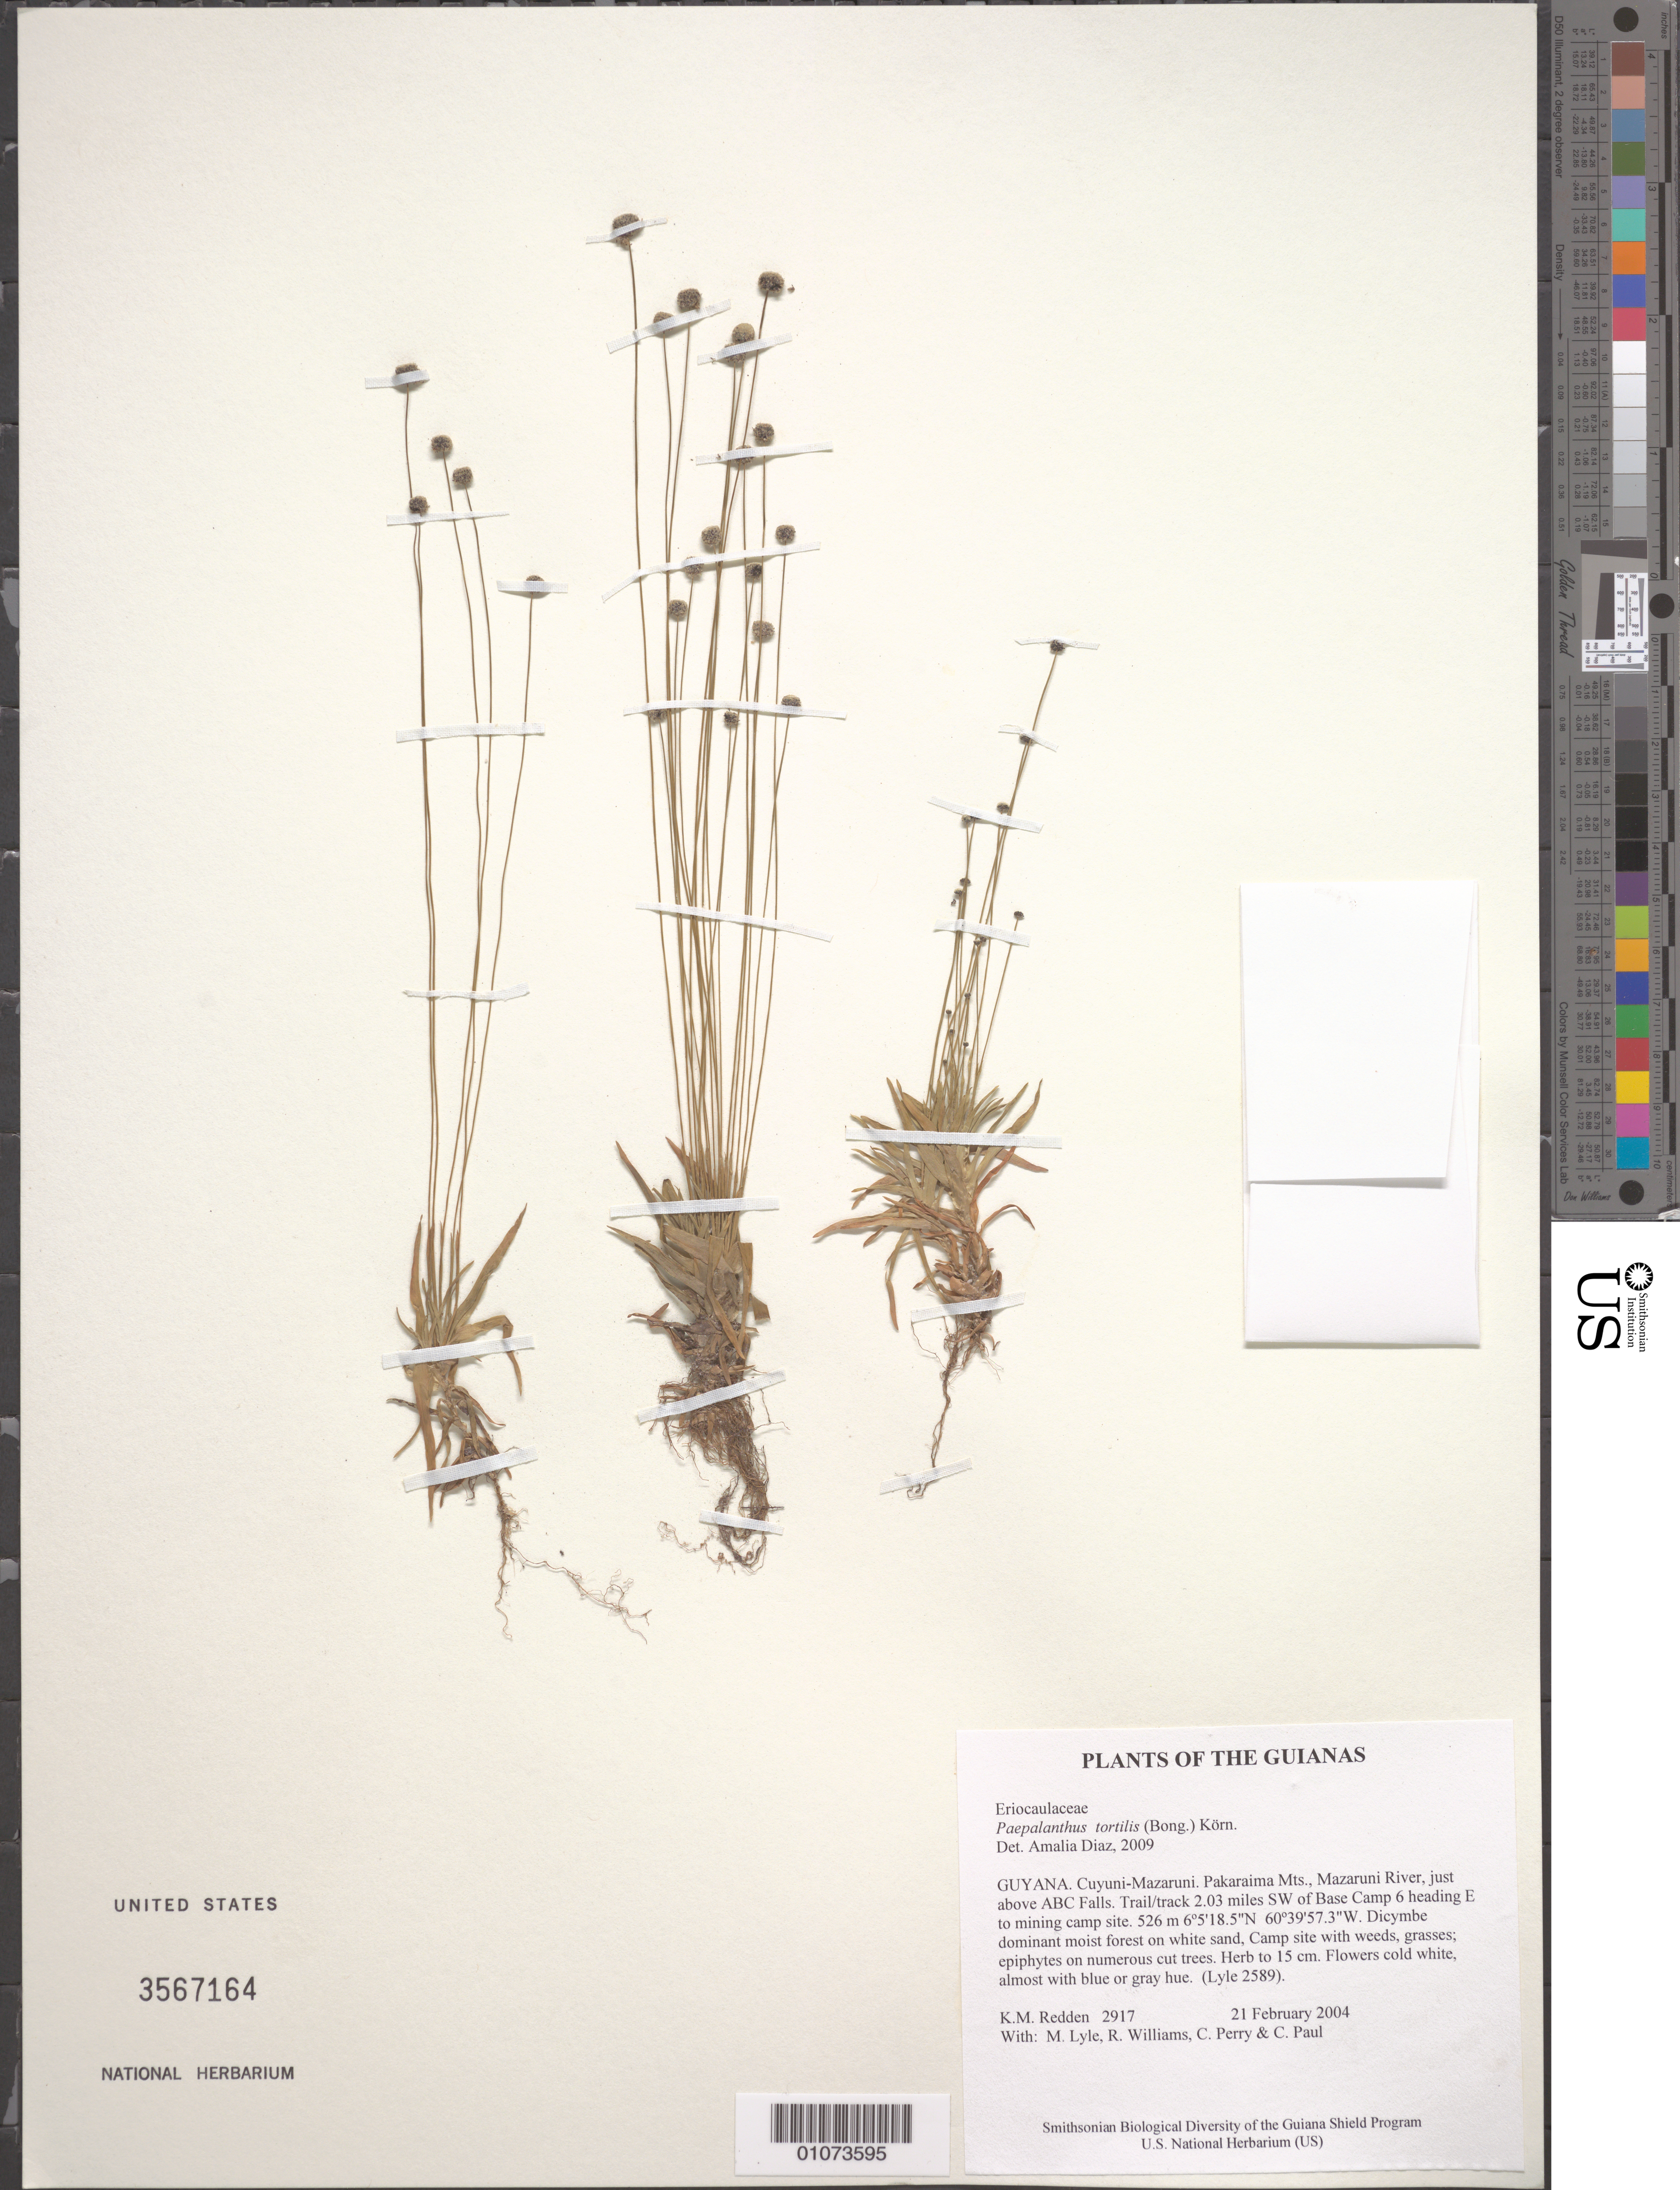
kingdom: Plantae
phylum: Tracheophyta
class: Liliopsida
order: Poales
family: Eriocaulaceae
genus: Paepalanthus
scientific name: Paepalanthus tortilis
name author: (Bong.) Koern.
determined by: Hensold, N.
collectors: K. M. Redden, M. Lyle, R. Williams, C. Perry & C. Paul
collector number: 2917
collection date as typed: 21 February 2004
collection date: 2004-02-21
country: Guyana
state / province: Cuyuni-Mazaruni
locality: Pakaraima Mts., Mazaruni River, just above ABC Falls. Trail/track 2.03 miles SW of Base Camp 6 heading E to mining camp site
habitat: Dicymbe dominant moist forest on white sand. Camp site with weeds, grasses; epiphytes on numerous cut trees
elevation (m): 526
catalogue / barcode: US 3567164